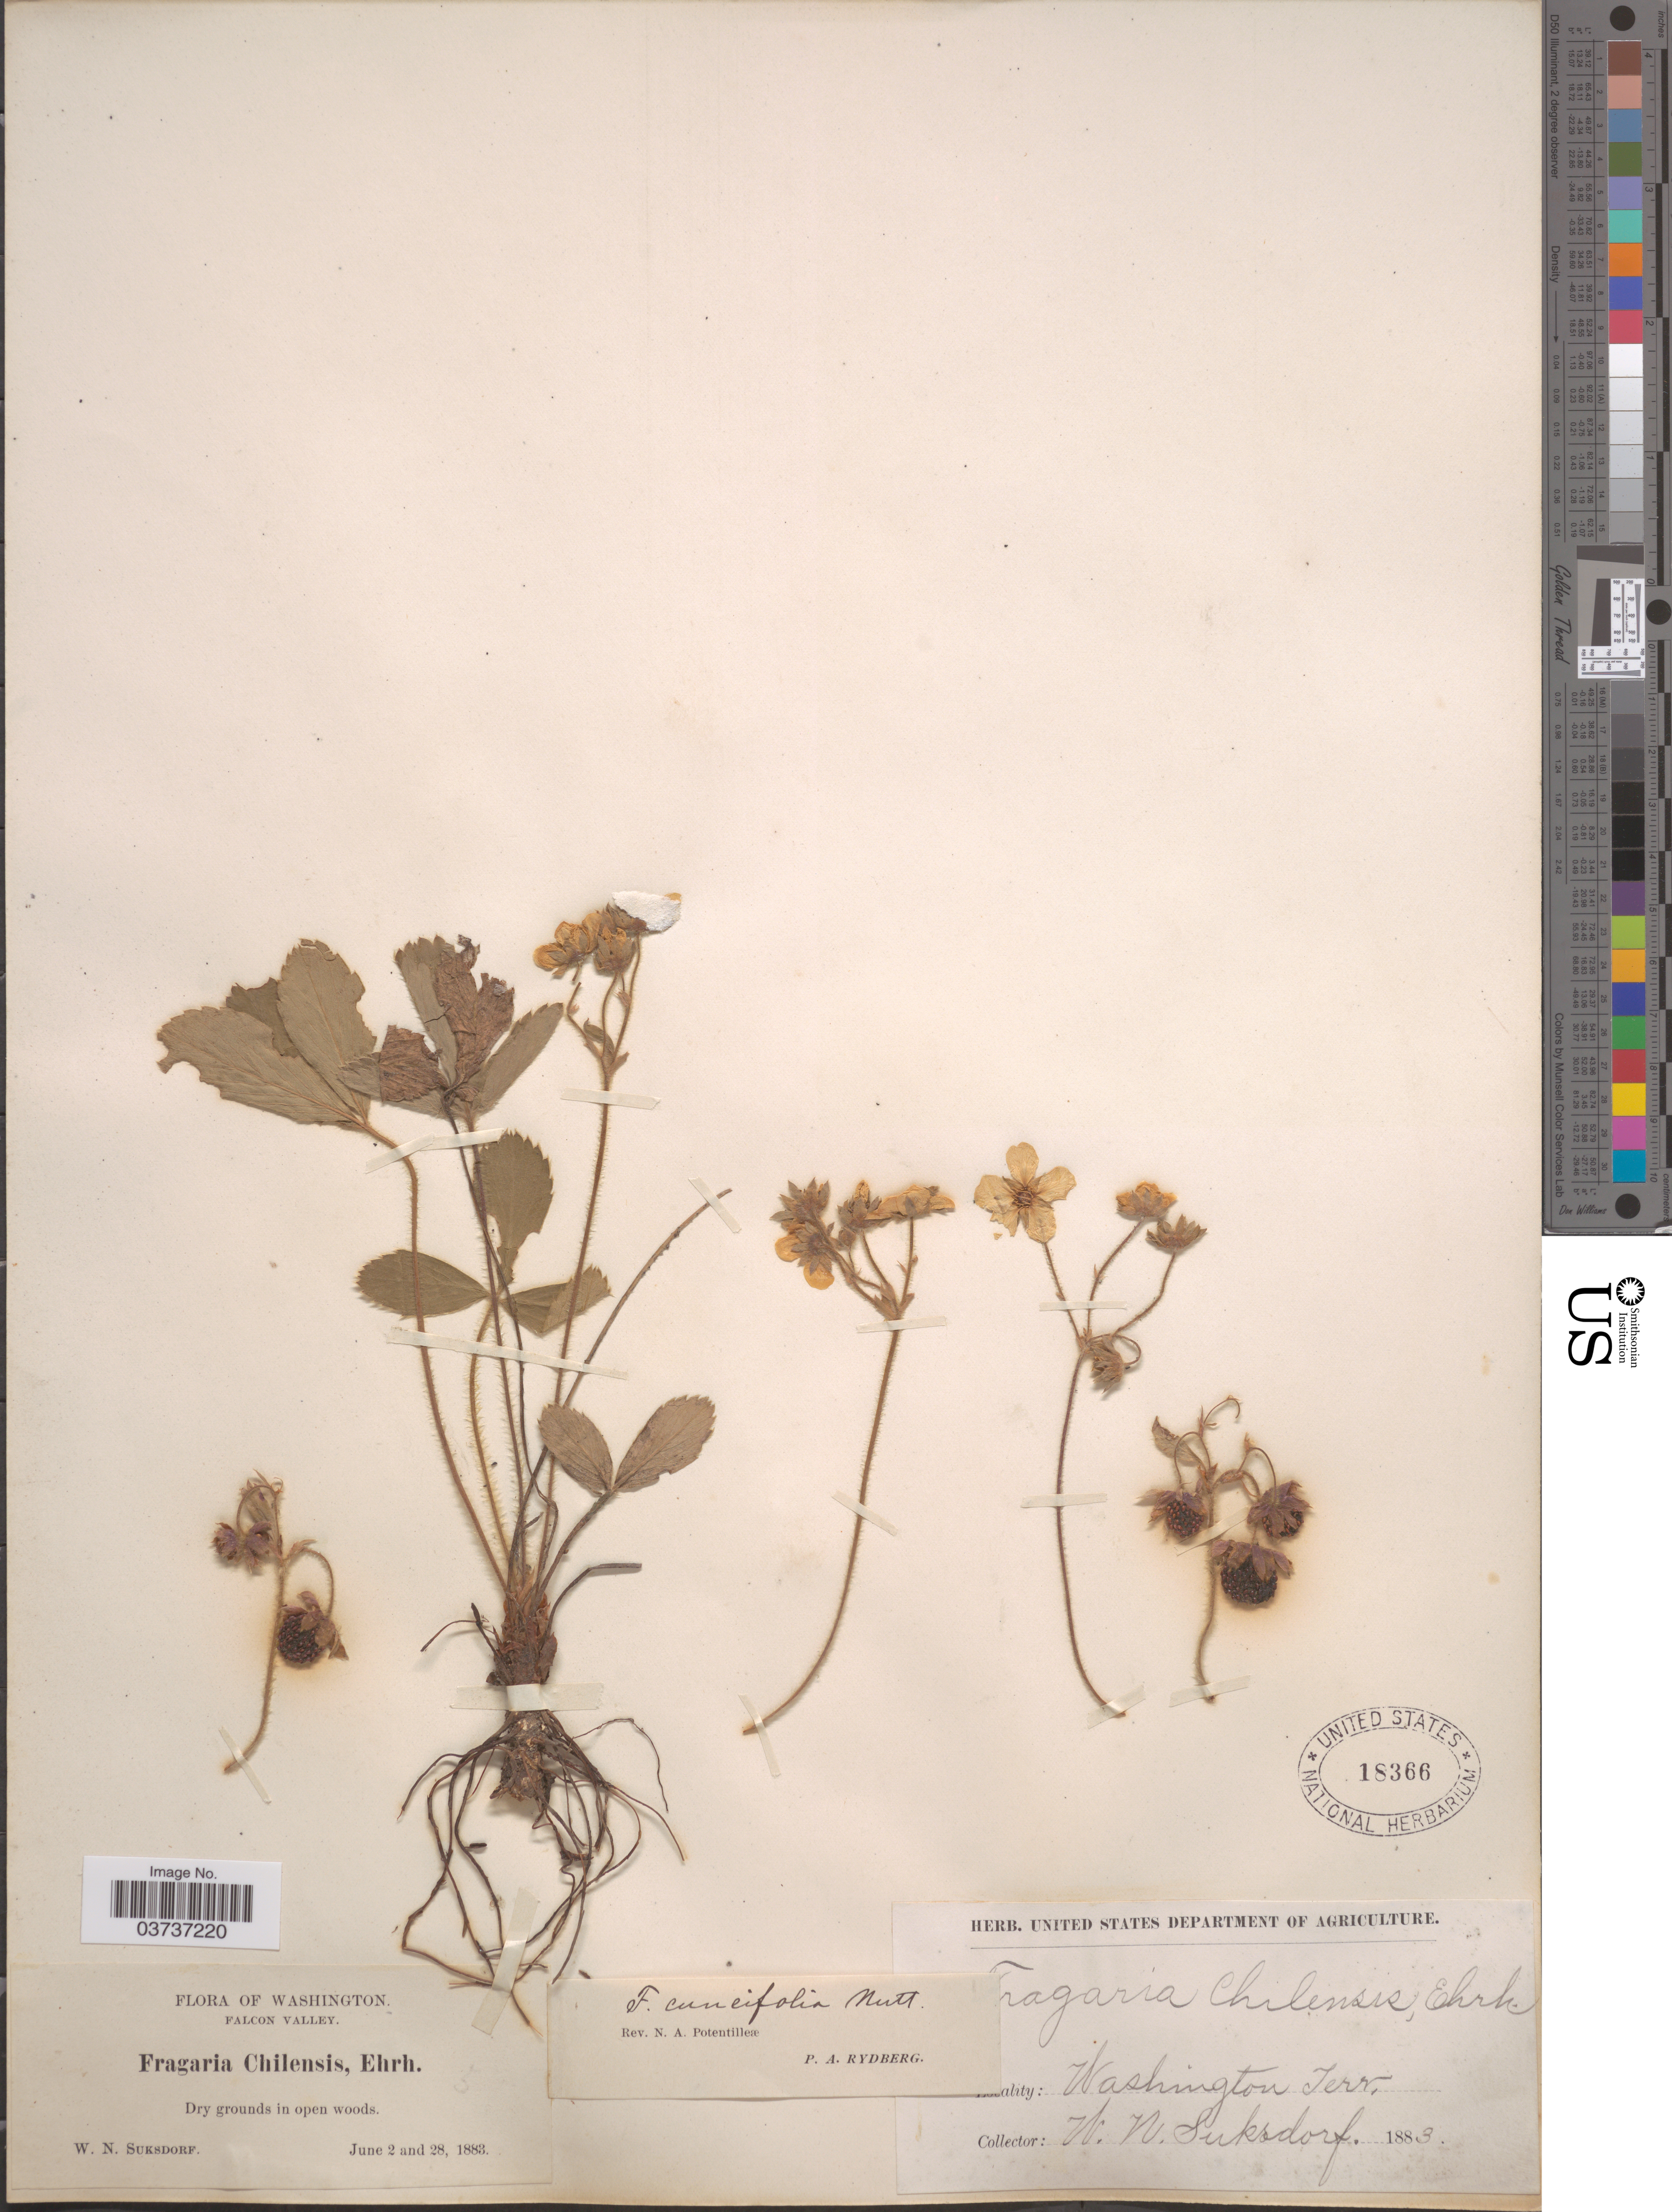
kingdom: Plantae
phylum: Tracheophyta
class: Magnoliopsida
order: Rosales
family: Rosaceae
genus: Fragaria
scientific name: Fragaria cuneifolia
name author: Nutt. ex Howell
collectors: W. N. Suksdorf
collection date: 1883-06-02/1883-06-28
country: United States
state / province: Washington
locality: Falcon Valley. Washington Terr.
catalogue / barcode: US 18366